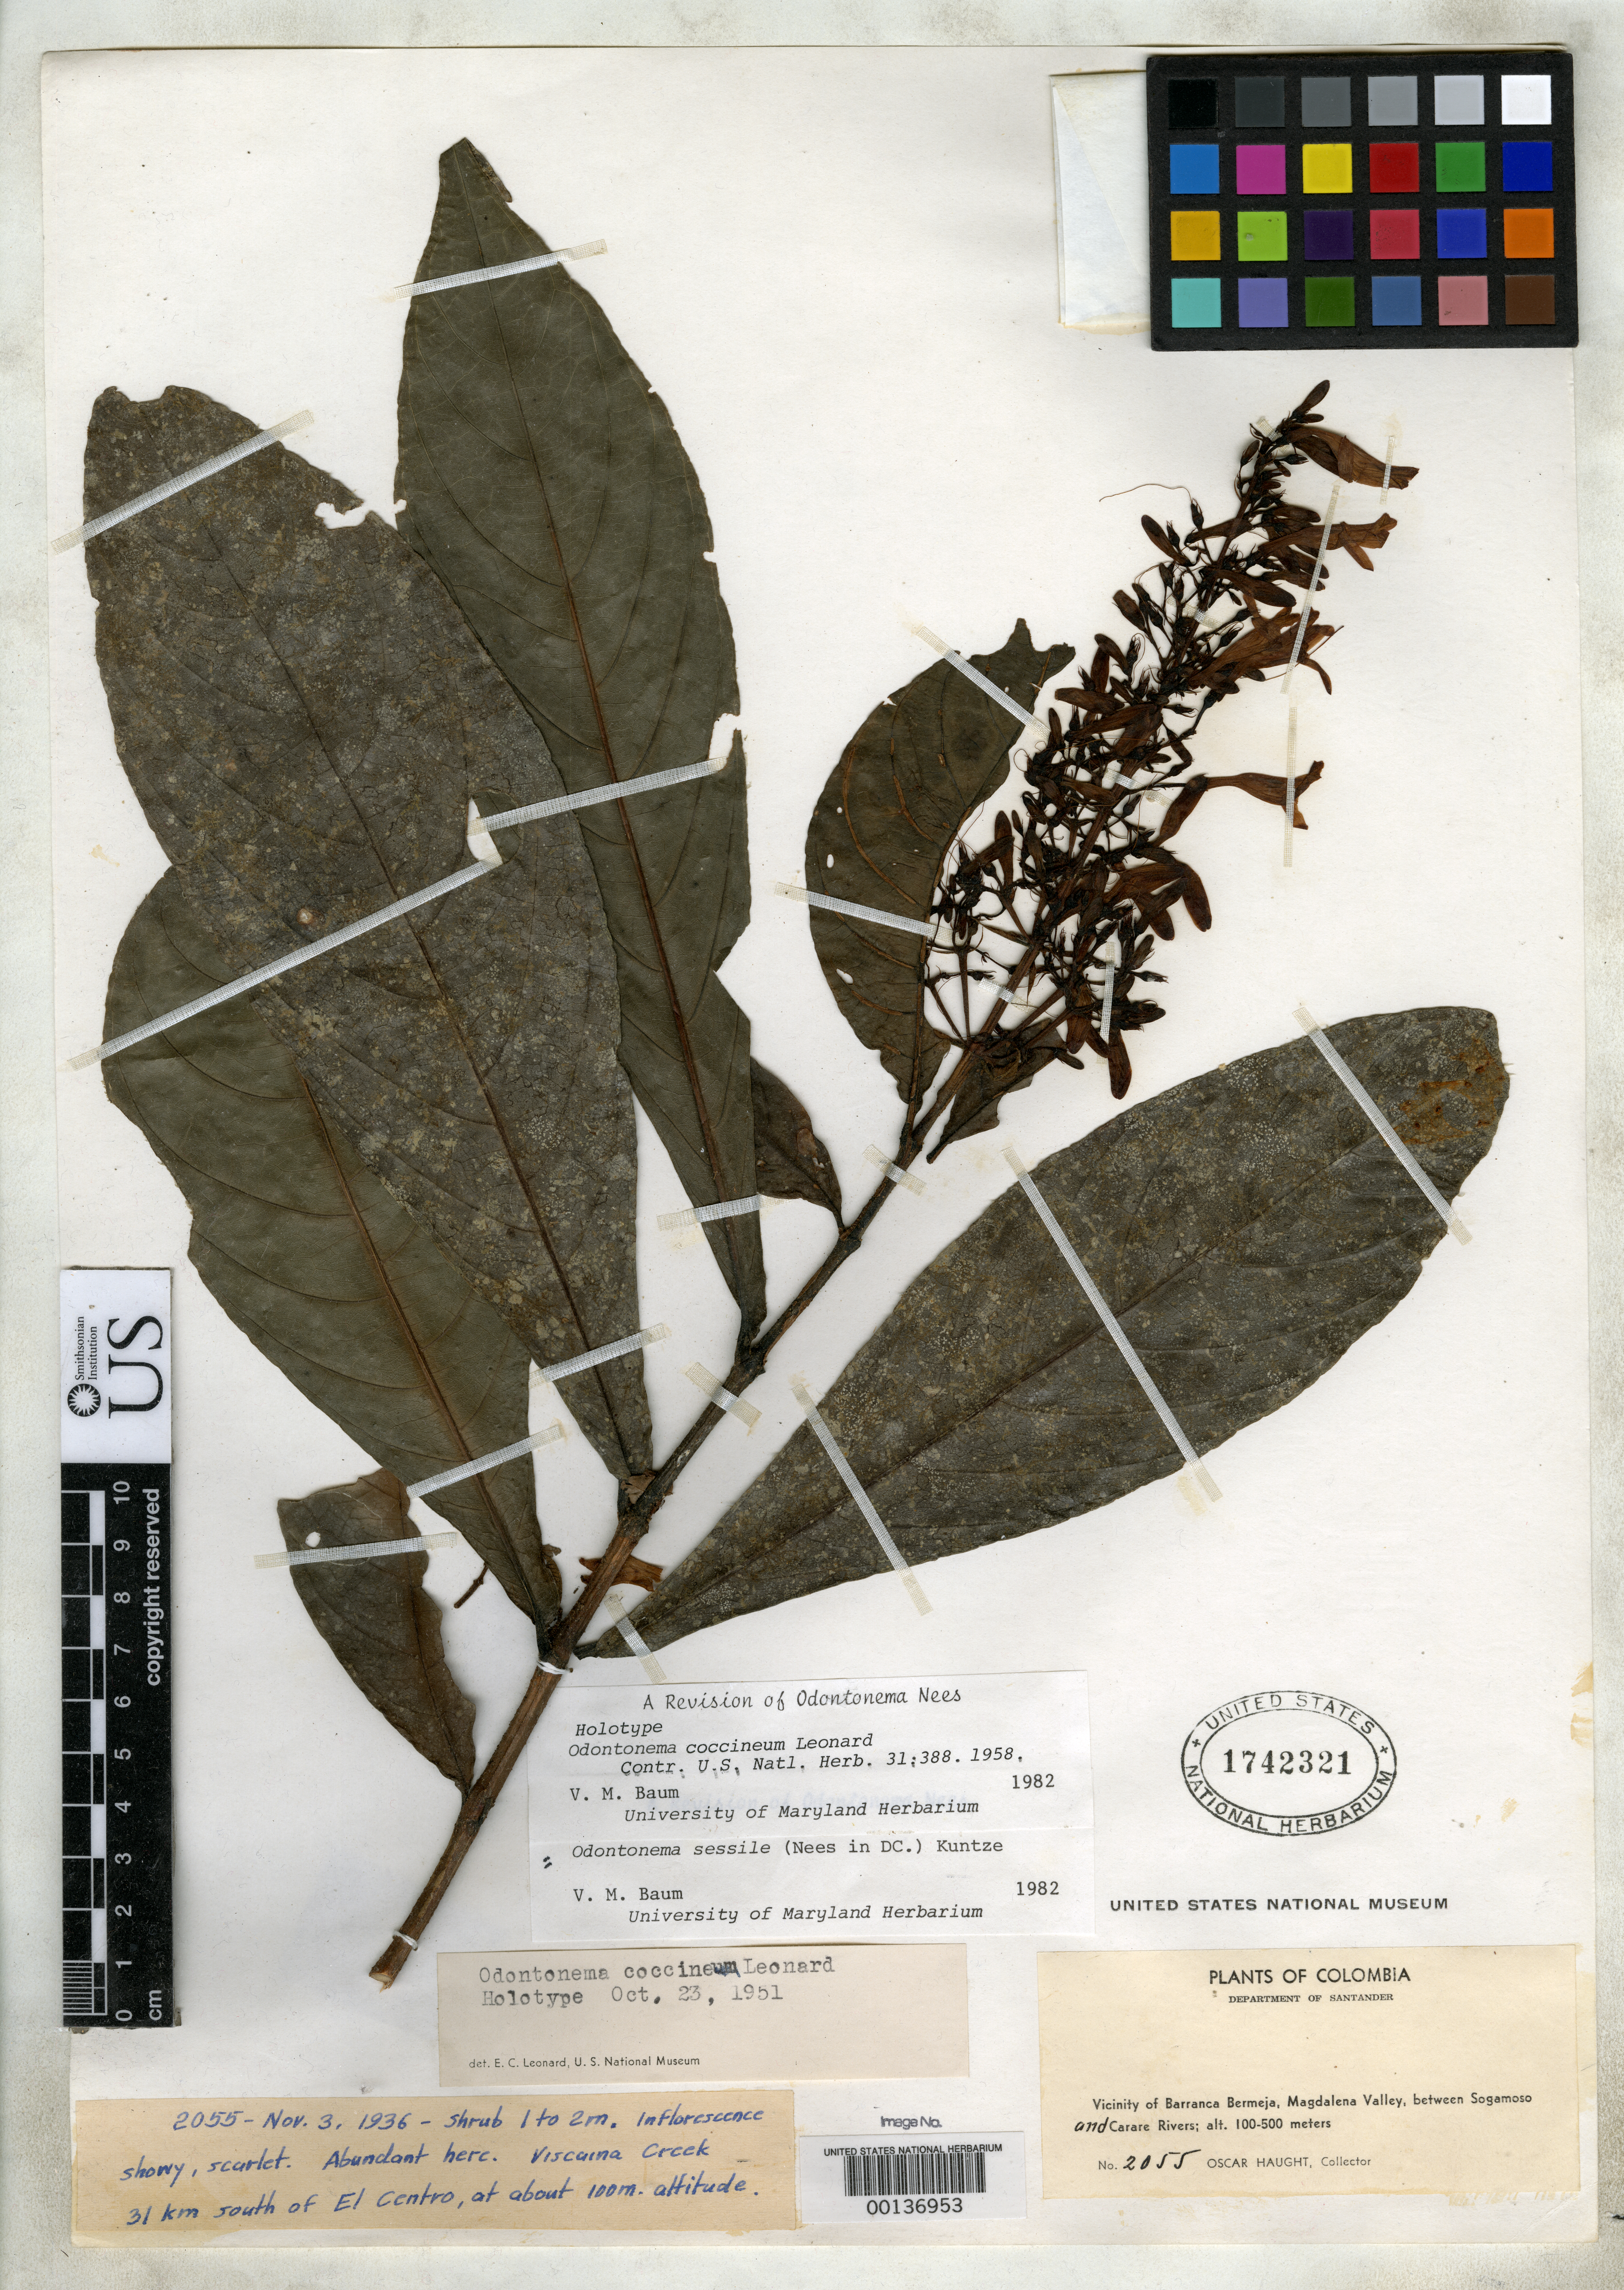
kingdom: Plantae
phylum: Tracheophyta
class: Magnoliopsida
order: Lamiales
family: Acanthaceae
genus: Odontonema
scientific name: Odontonema coccineum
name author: Leonard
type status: Holotype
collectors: O. L. Haught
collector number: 2055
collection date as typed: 03 Nov 1936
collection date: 1936-11-03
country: Colombia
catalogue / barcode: US 1742321